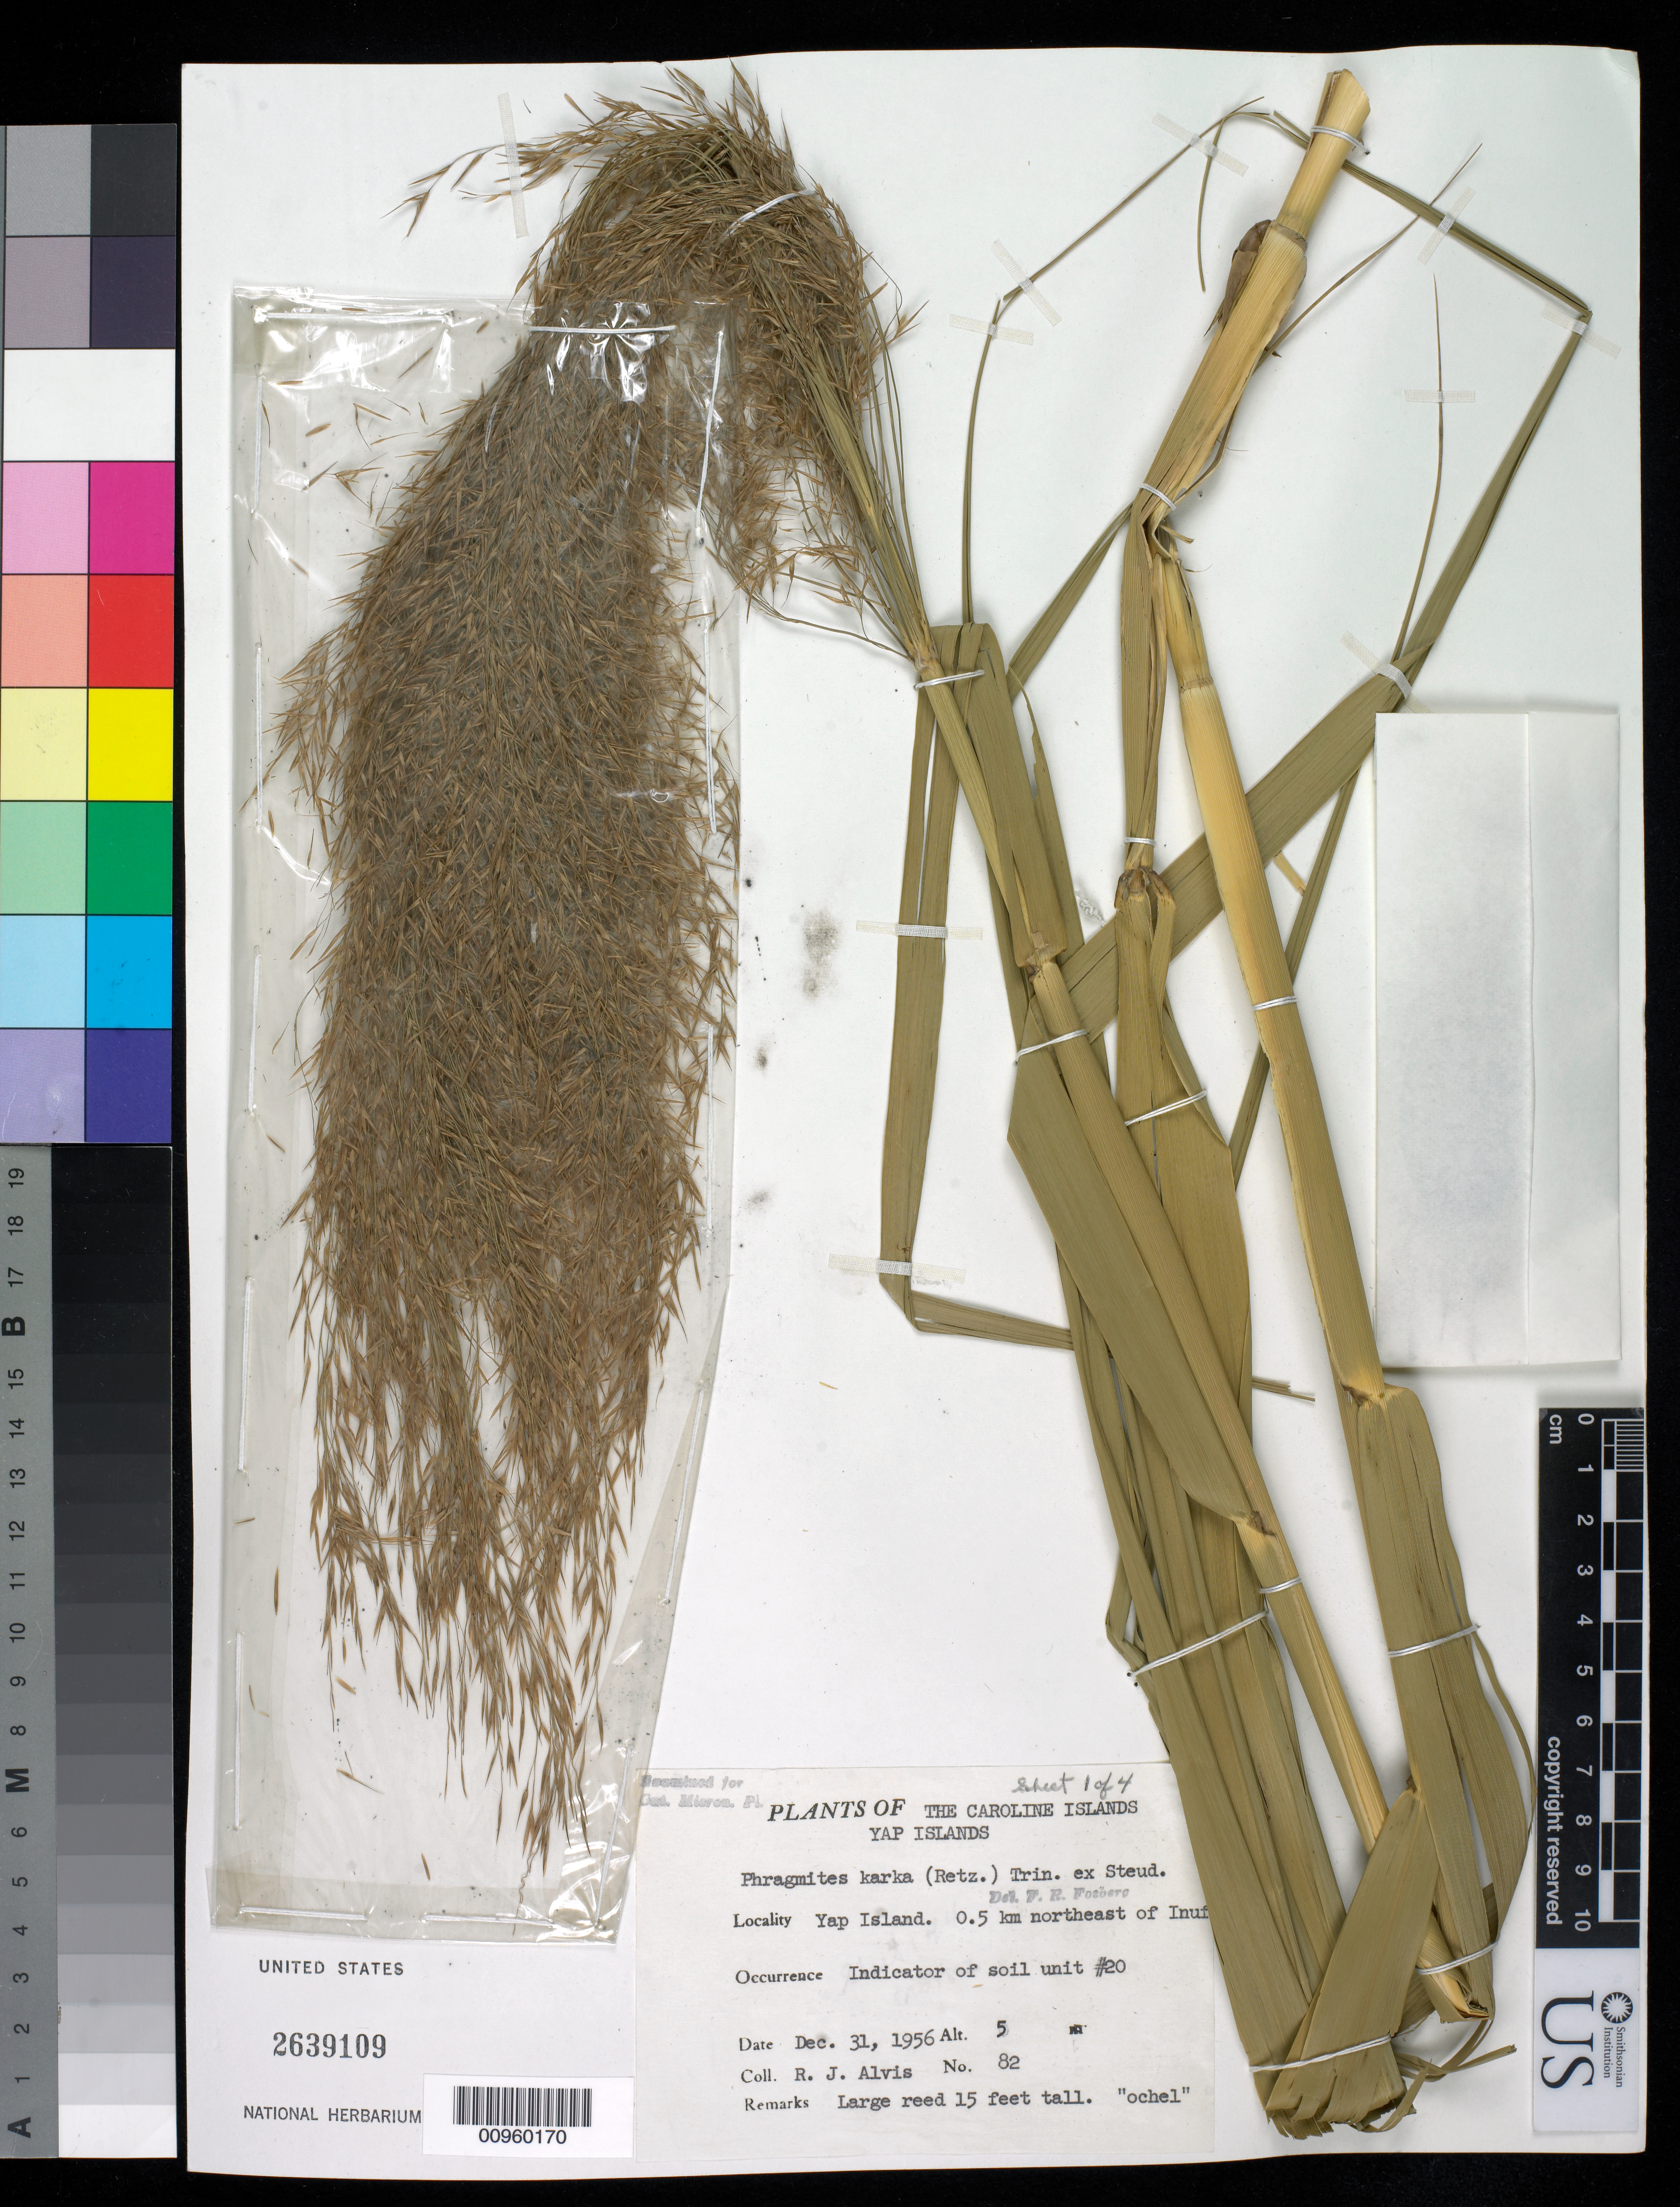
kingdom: Plantae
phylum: Tracheophyta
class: Liliopsida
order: Poales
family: Poaceae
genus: Phragmites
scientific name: Phragmites karka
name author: (Retz.) Trin. ex Steud.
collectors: R. Alvis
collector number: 82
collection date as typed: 31 Dec 1956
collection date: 1956-12-31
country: Micronesia, Federated States of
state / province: Yap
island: Yap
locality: .5 kilometers NE of Inuf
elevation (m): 5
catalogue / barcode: US 2639109